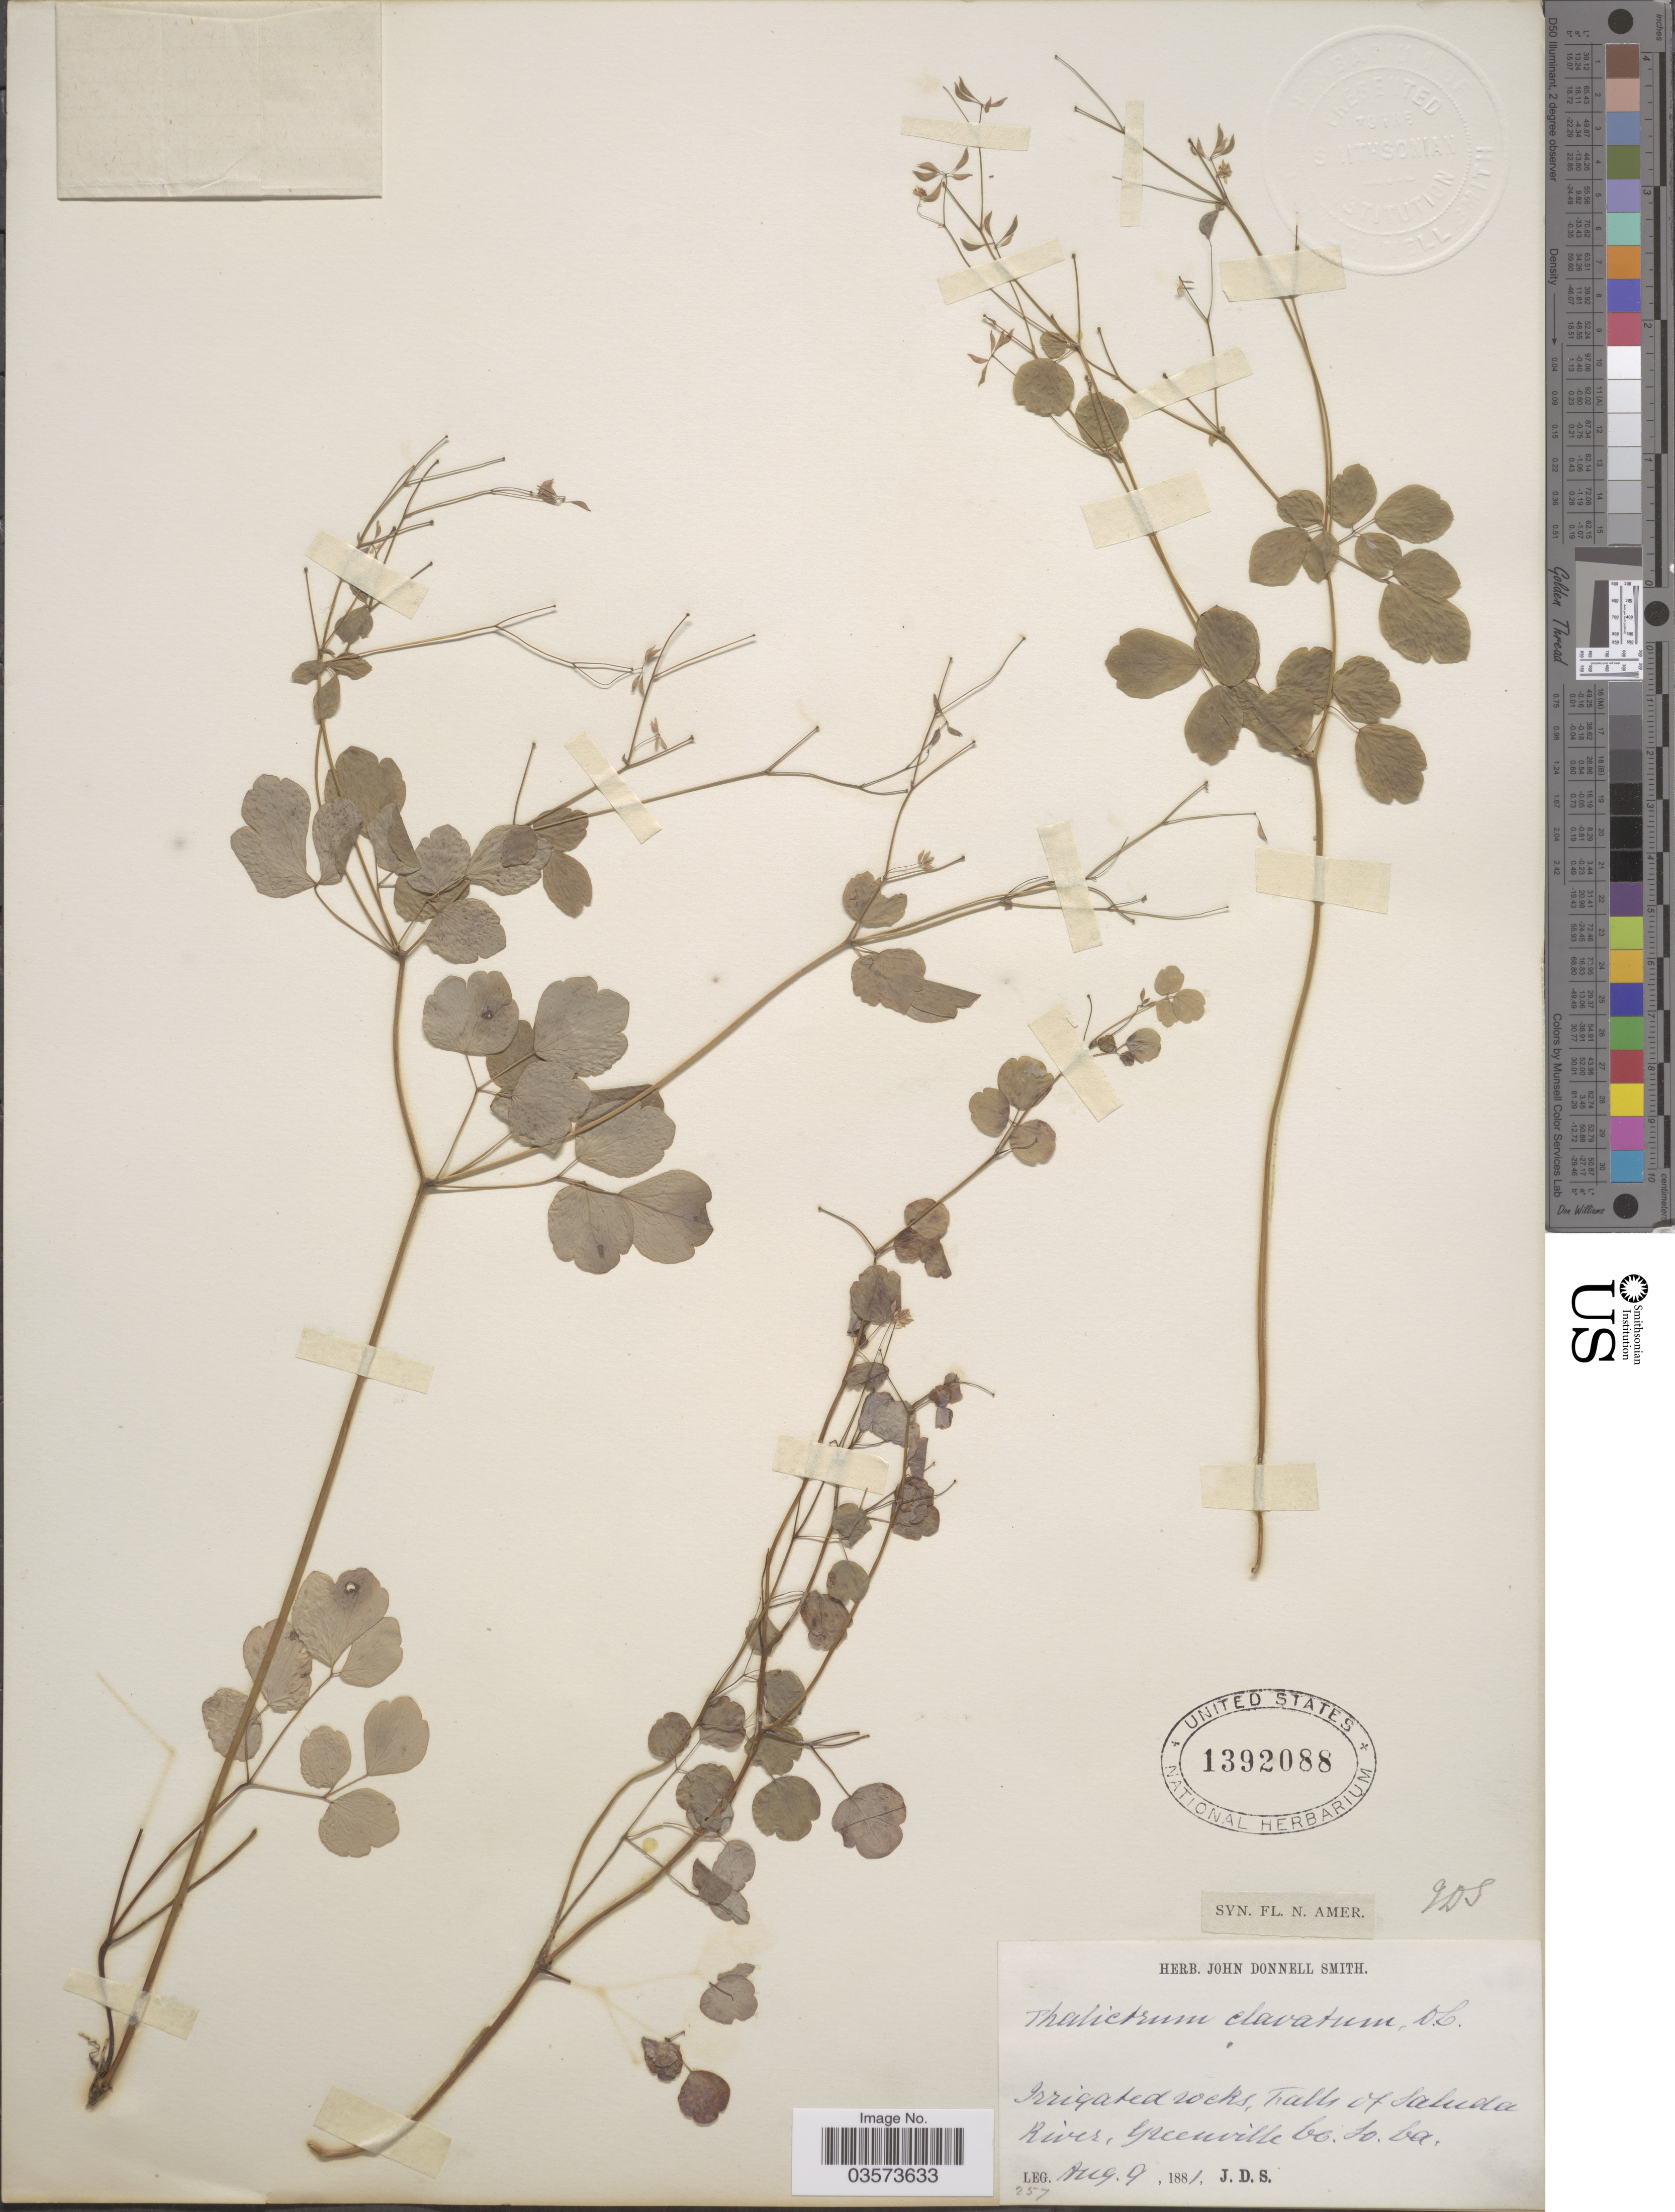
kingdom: Plantae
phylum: Tracheophyta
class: Magnoliopsida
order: Ranunculales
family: Ranunculaceae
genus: Thalictrum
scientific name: Thalictrum clavatum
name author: DC.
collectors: J. Donnell Smith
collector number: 257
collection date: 1881-08-09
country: United States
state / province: South Carolina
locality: Falls of Saluda River, Greenville Co.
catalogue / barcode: US 1392088